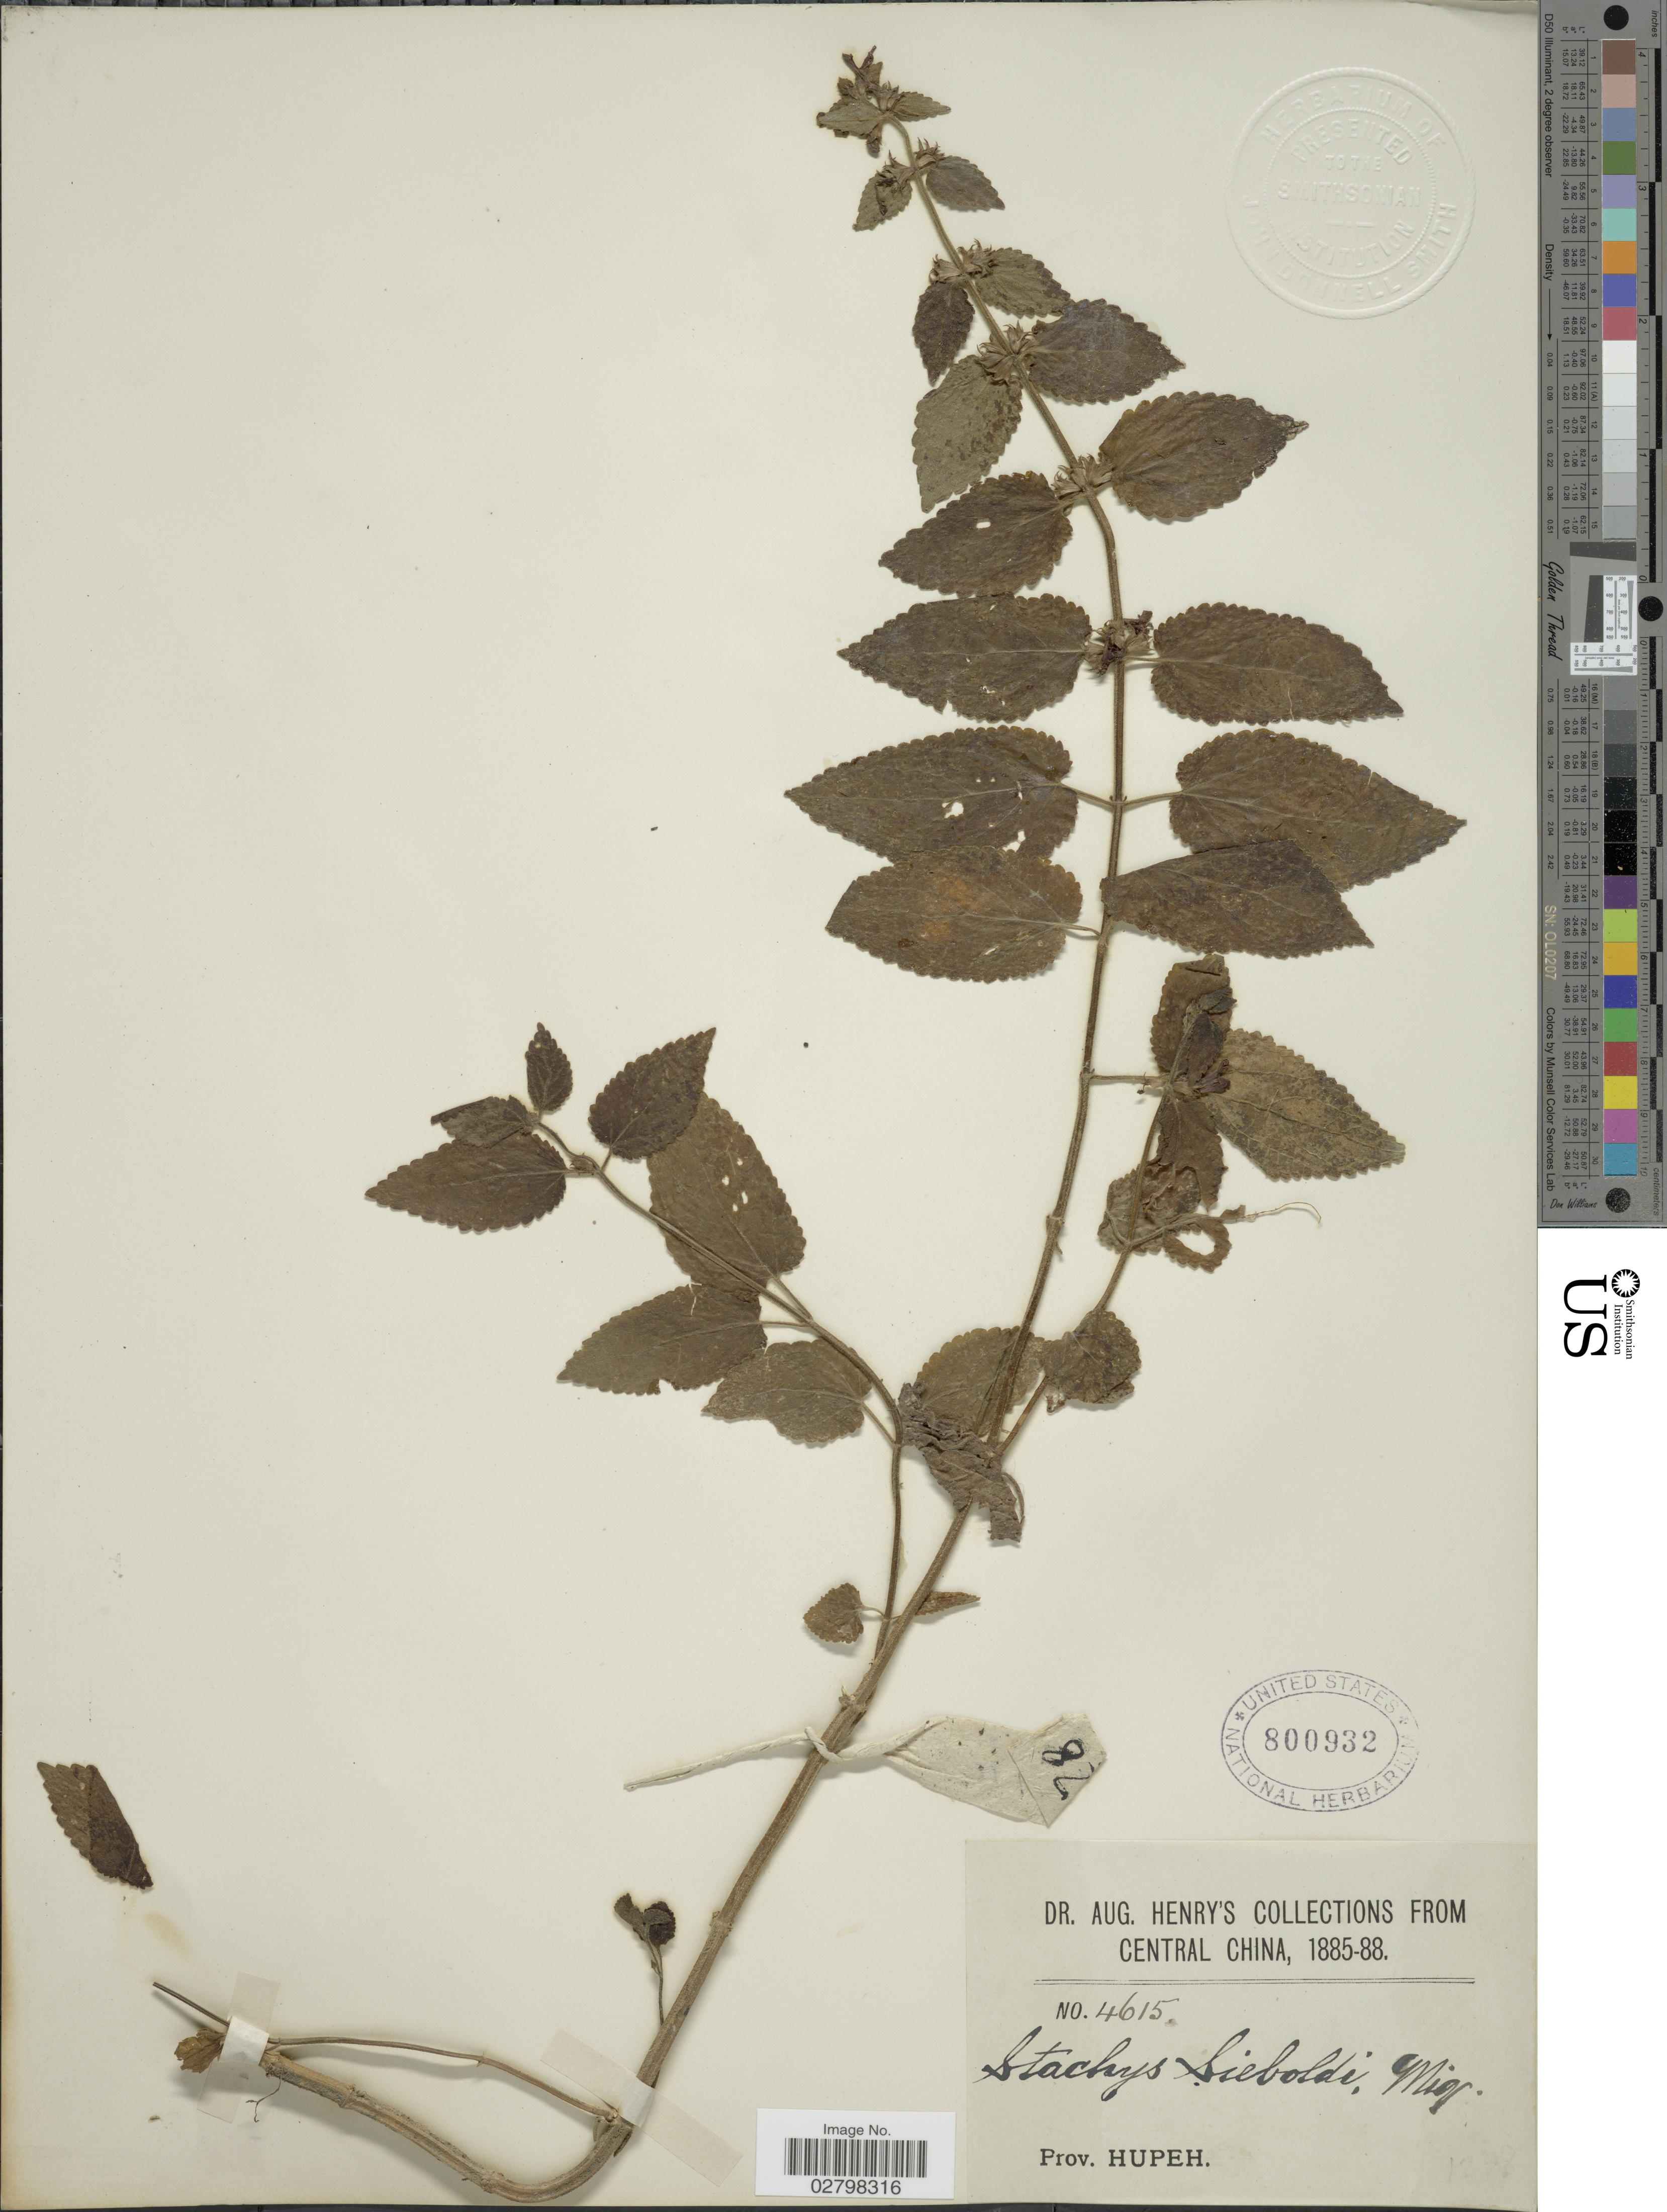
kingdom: Plantae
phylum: Tracheophyta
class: Magnoliopsida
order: Lamiales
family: Lamiaceae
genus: Stachys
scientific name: Stachys sieboldii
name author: Miq.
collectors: A. Henry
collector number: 4615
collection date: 1885/1888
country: China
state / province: Hubei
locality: Central China. Prov. Hupeh.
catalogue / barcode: US 800932